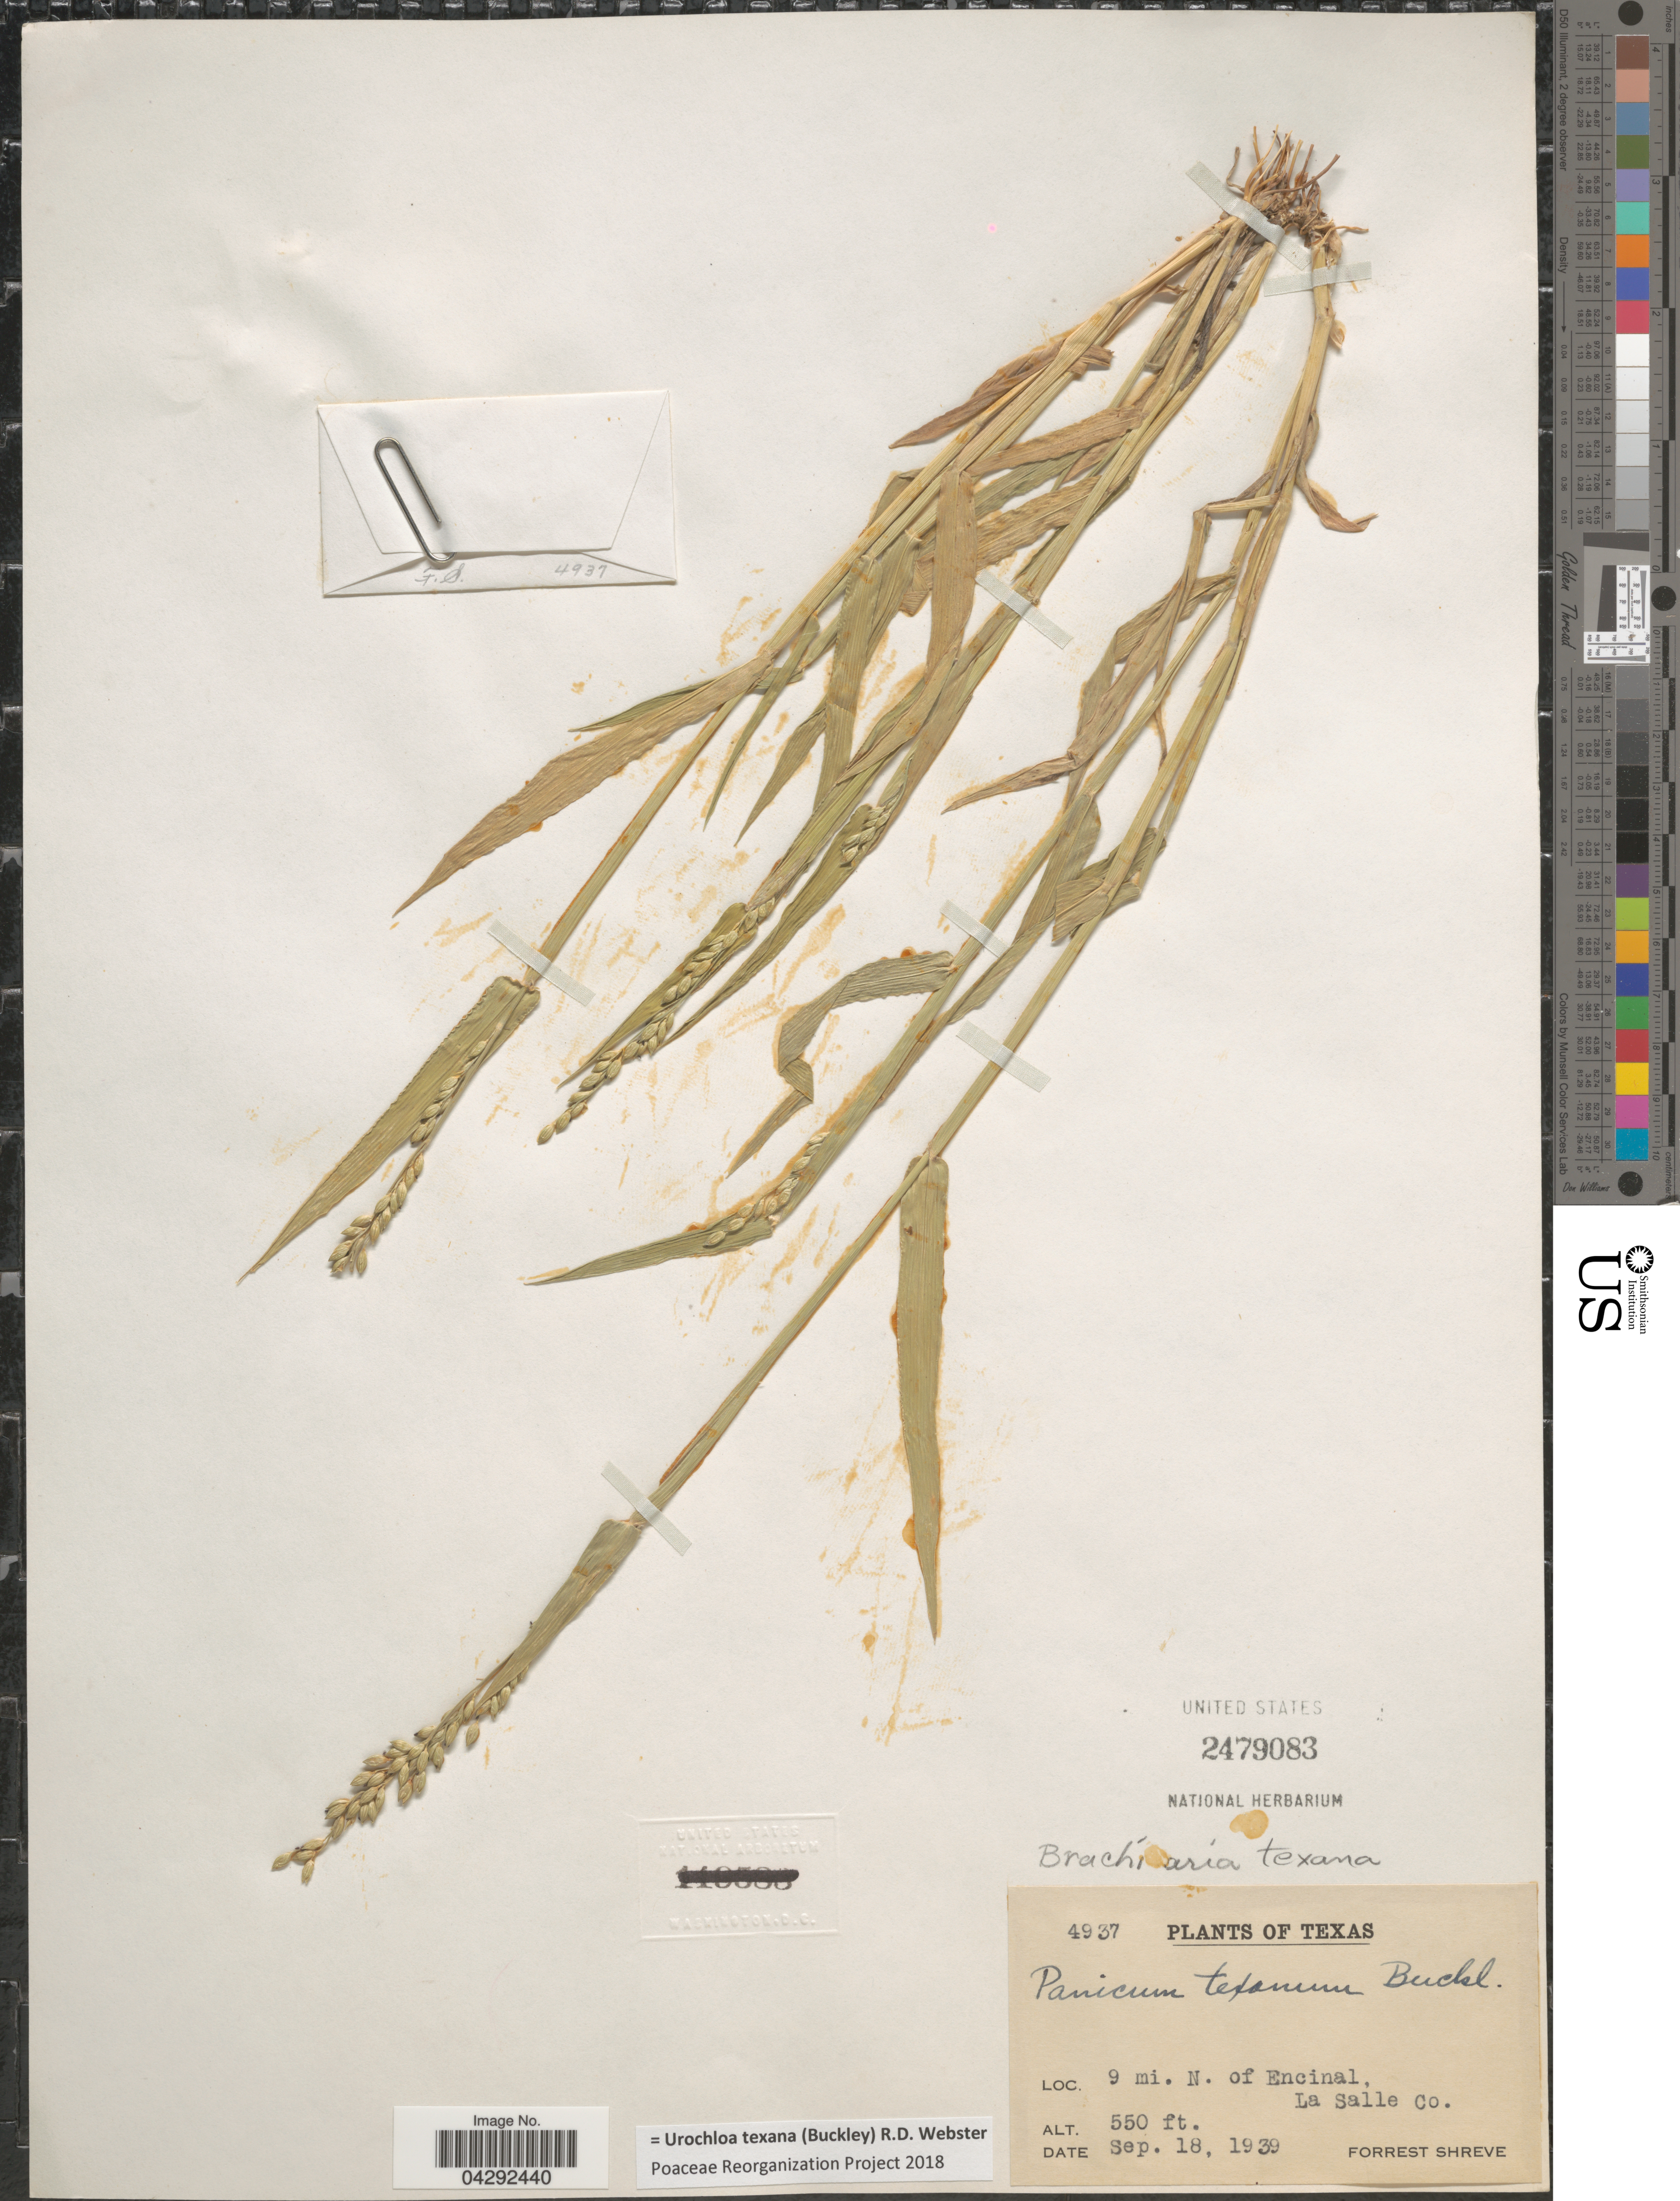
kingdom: Plantae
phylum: Tracheophyta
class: Liliopsida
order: Poales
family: Poaceae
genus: Urochloa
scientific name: Urochloa texana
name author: (Buckley) R.D. Webster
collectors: F. Shreve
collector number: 4937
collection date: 1939-09-18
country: United States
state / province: Texas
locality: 9 mi. N. of Encinal. La Salle Co.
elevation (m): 168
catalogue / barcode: US 2479083